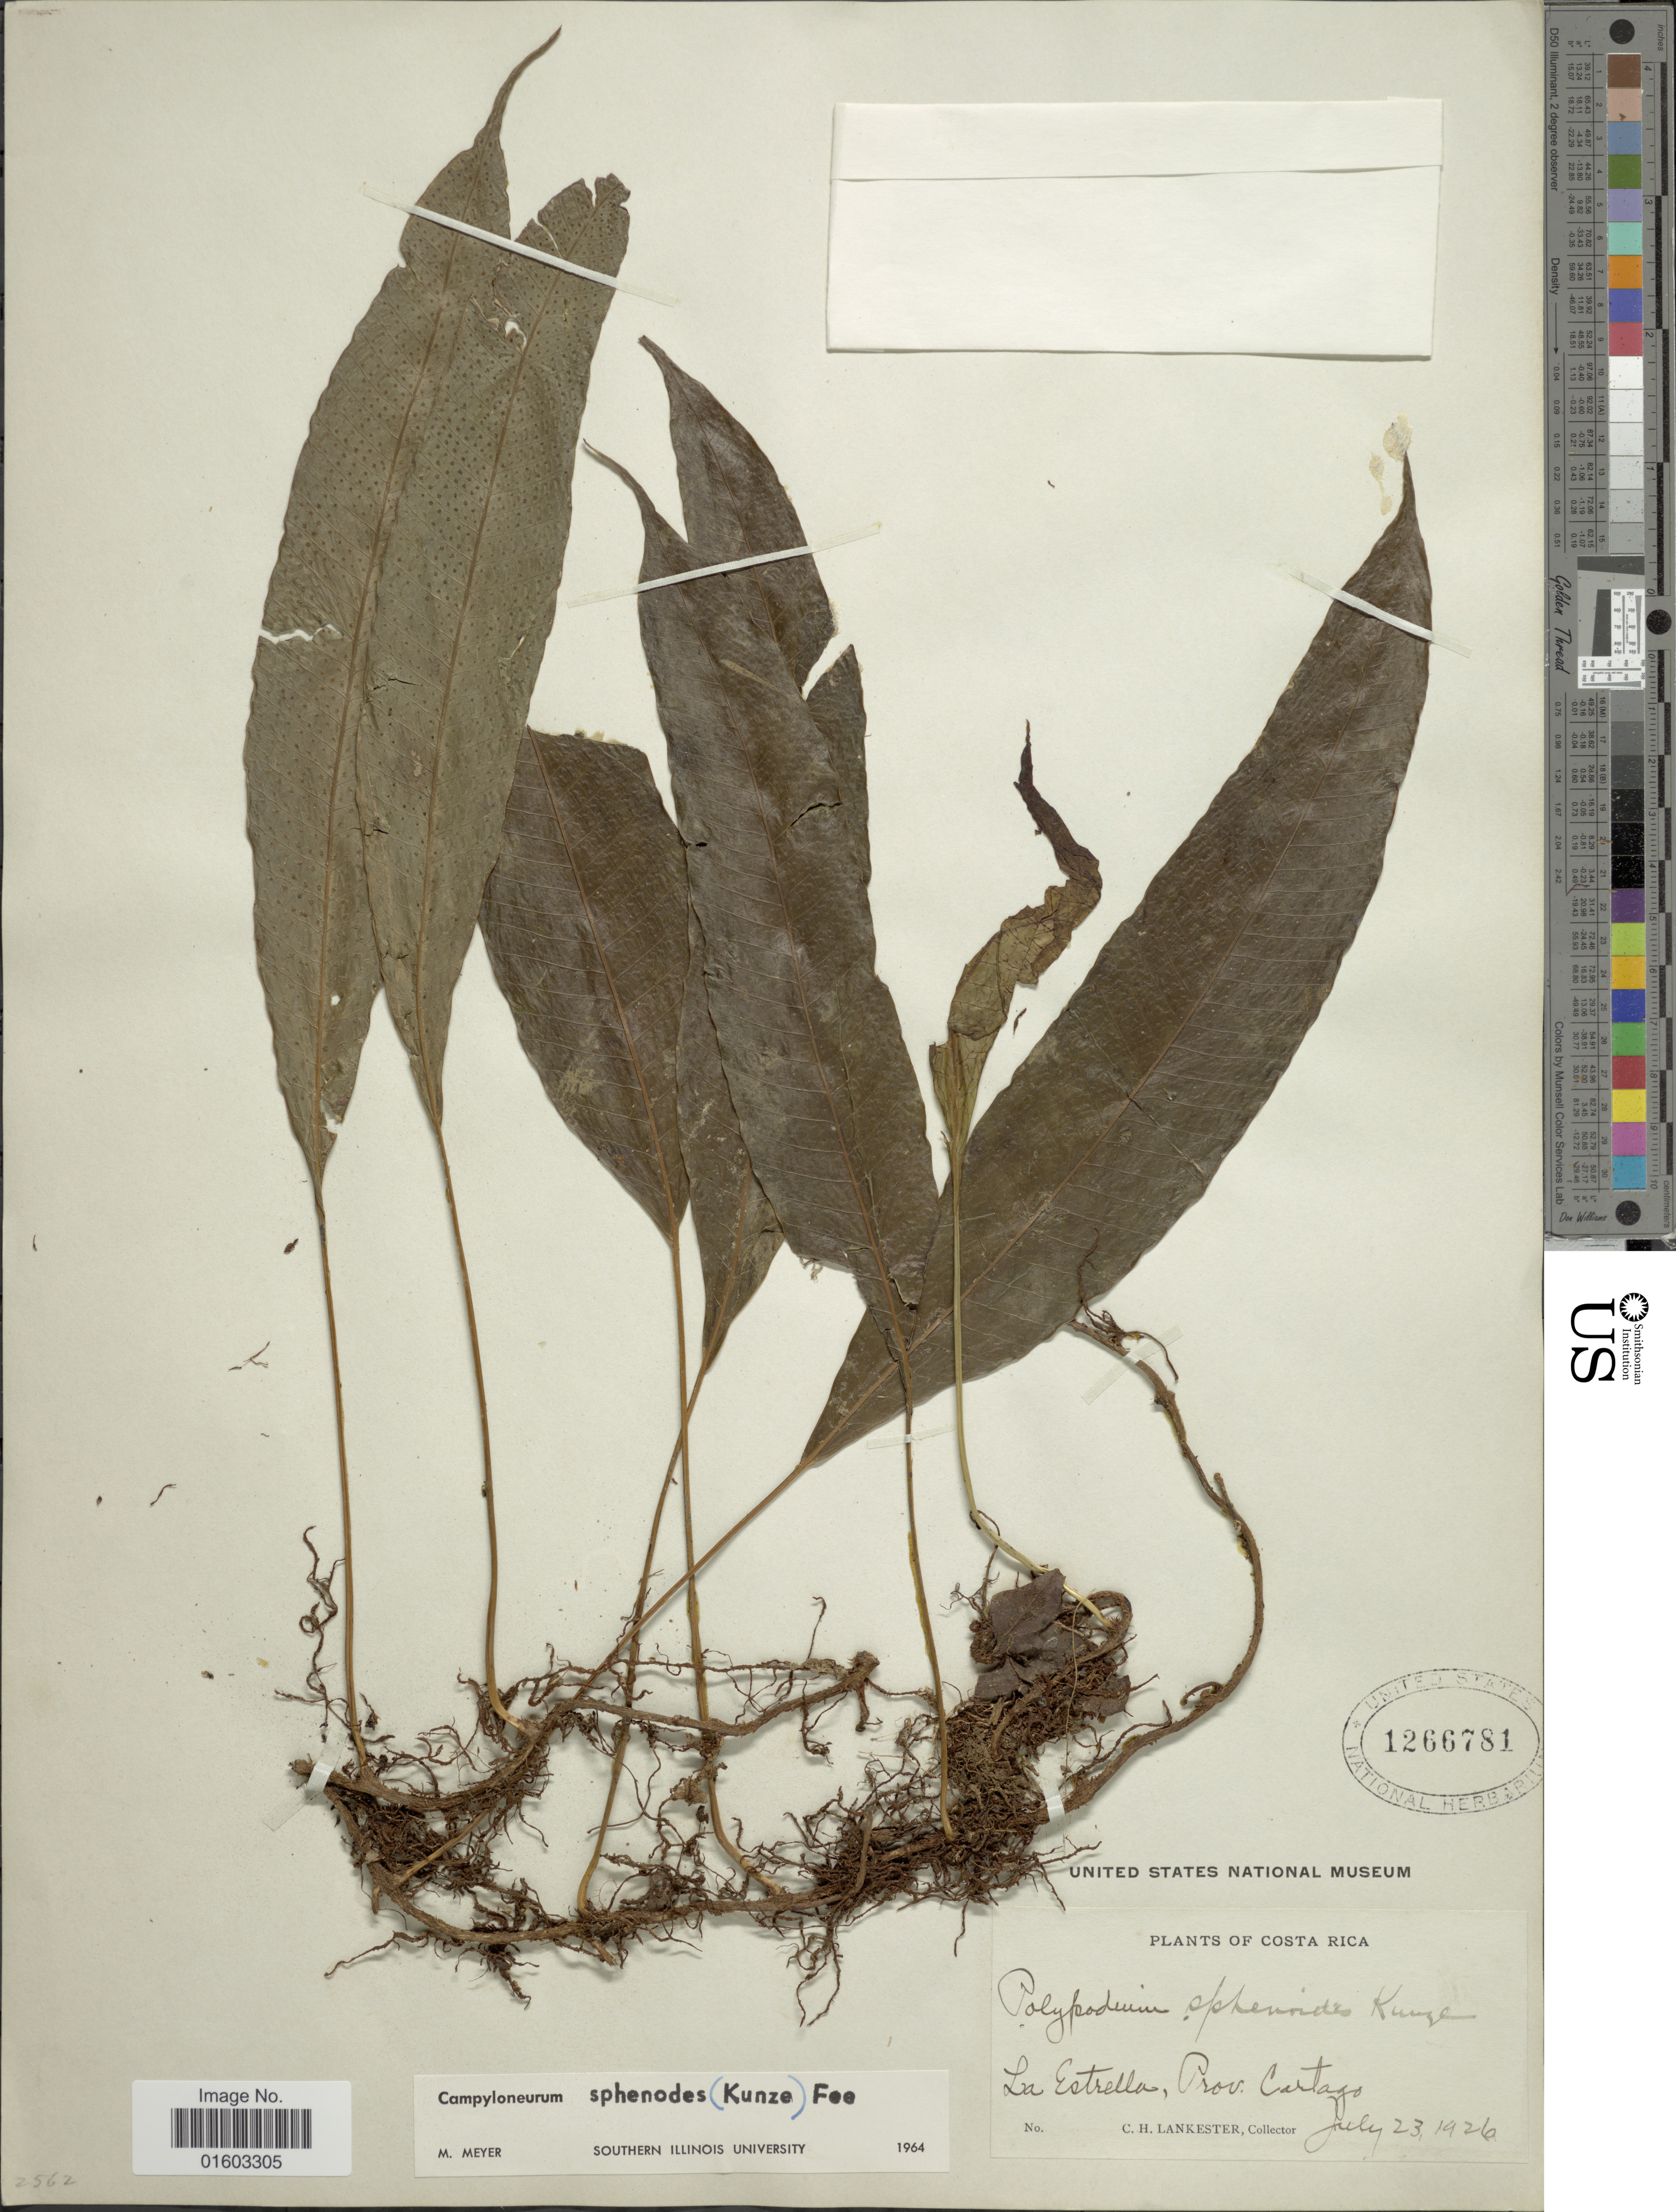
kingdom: Plantae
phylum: Tracheophyta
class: Polypodiopsida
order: Polypodiales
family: Polypodiaceae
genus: Campyloneurum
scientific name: Campyloneurum wercklei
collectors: C. H. Lankester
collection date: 1926-07-23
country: Costa Rica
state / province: Cartago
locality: La Estrella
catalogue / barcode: US 1266781